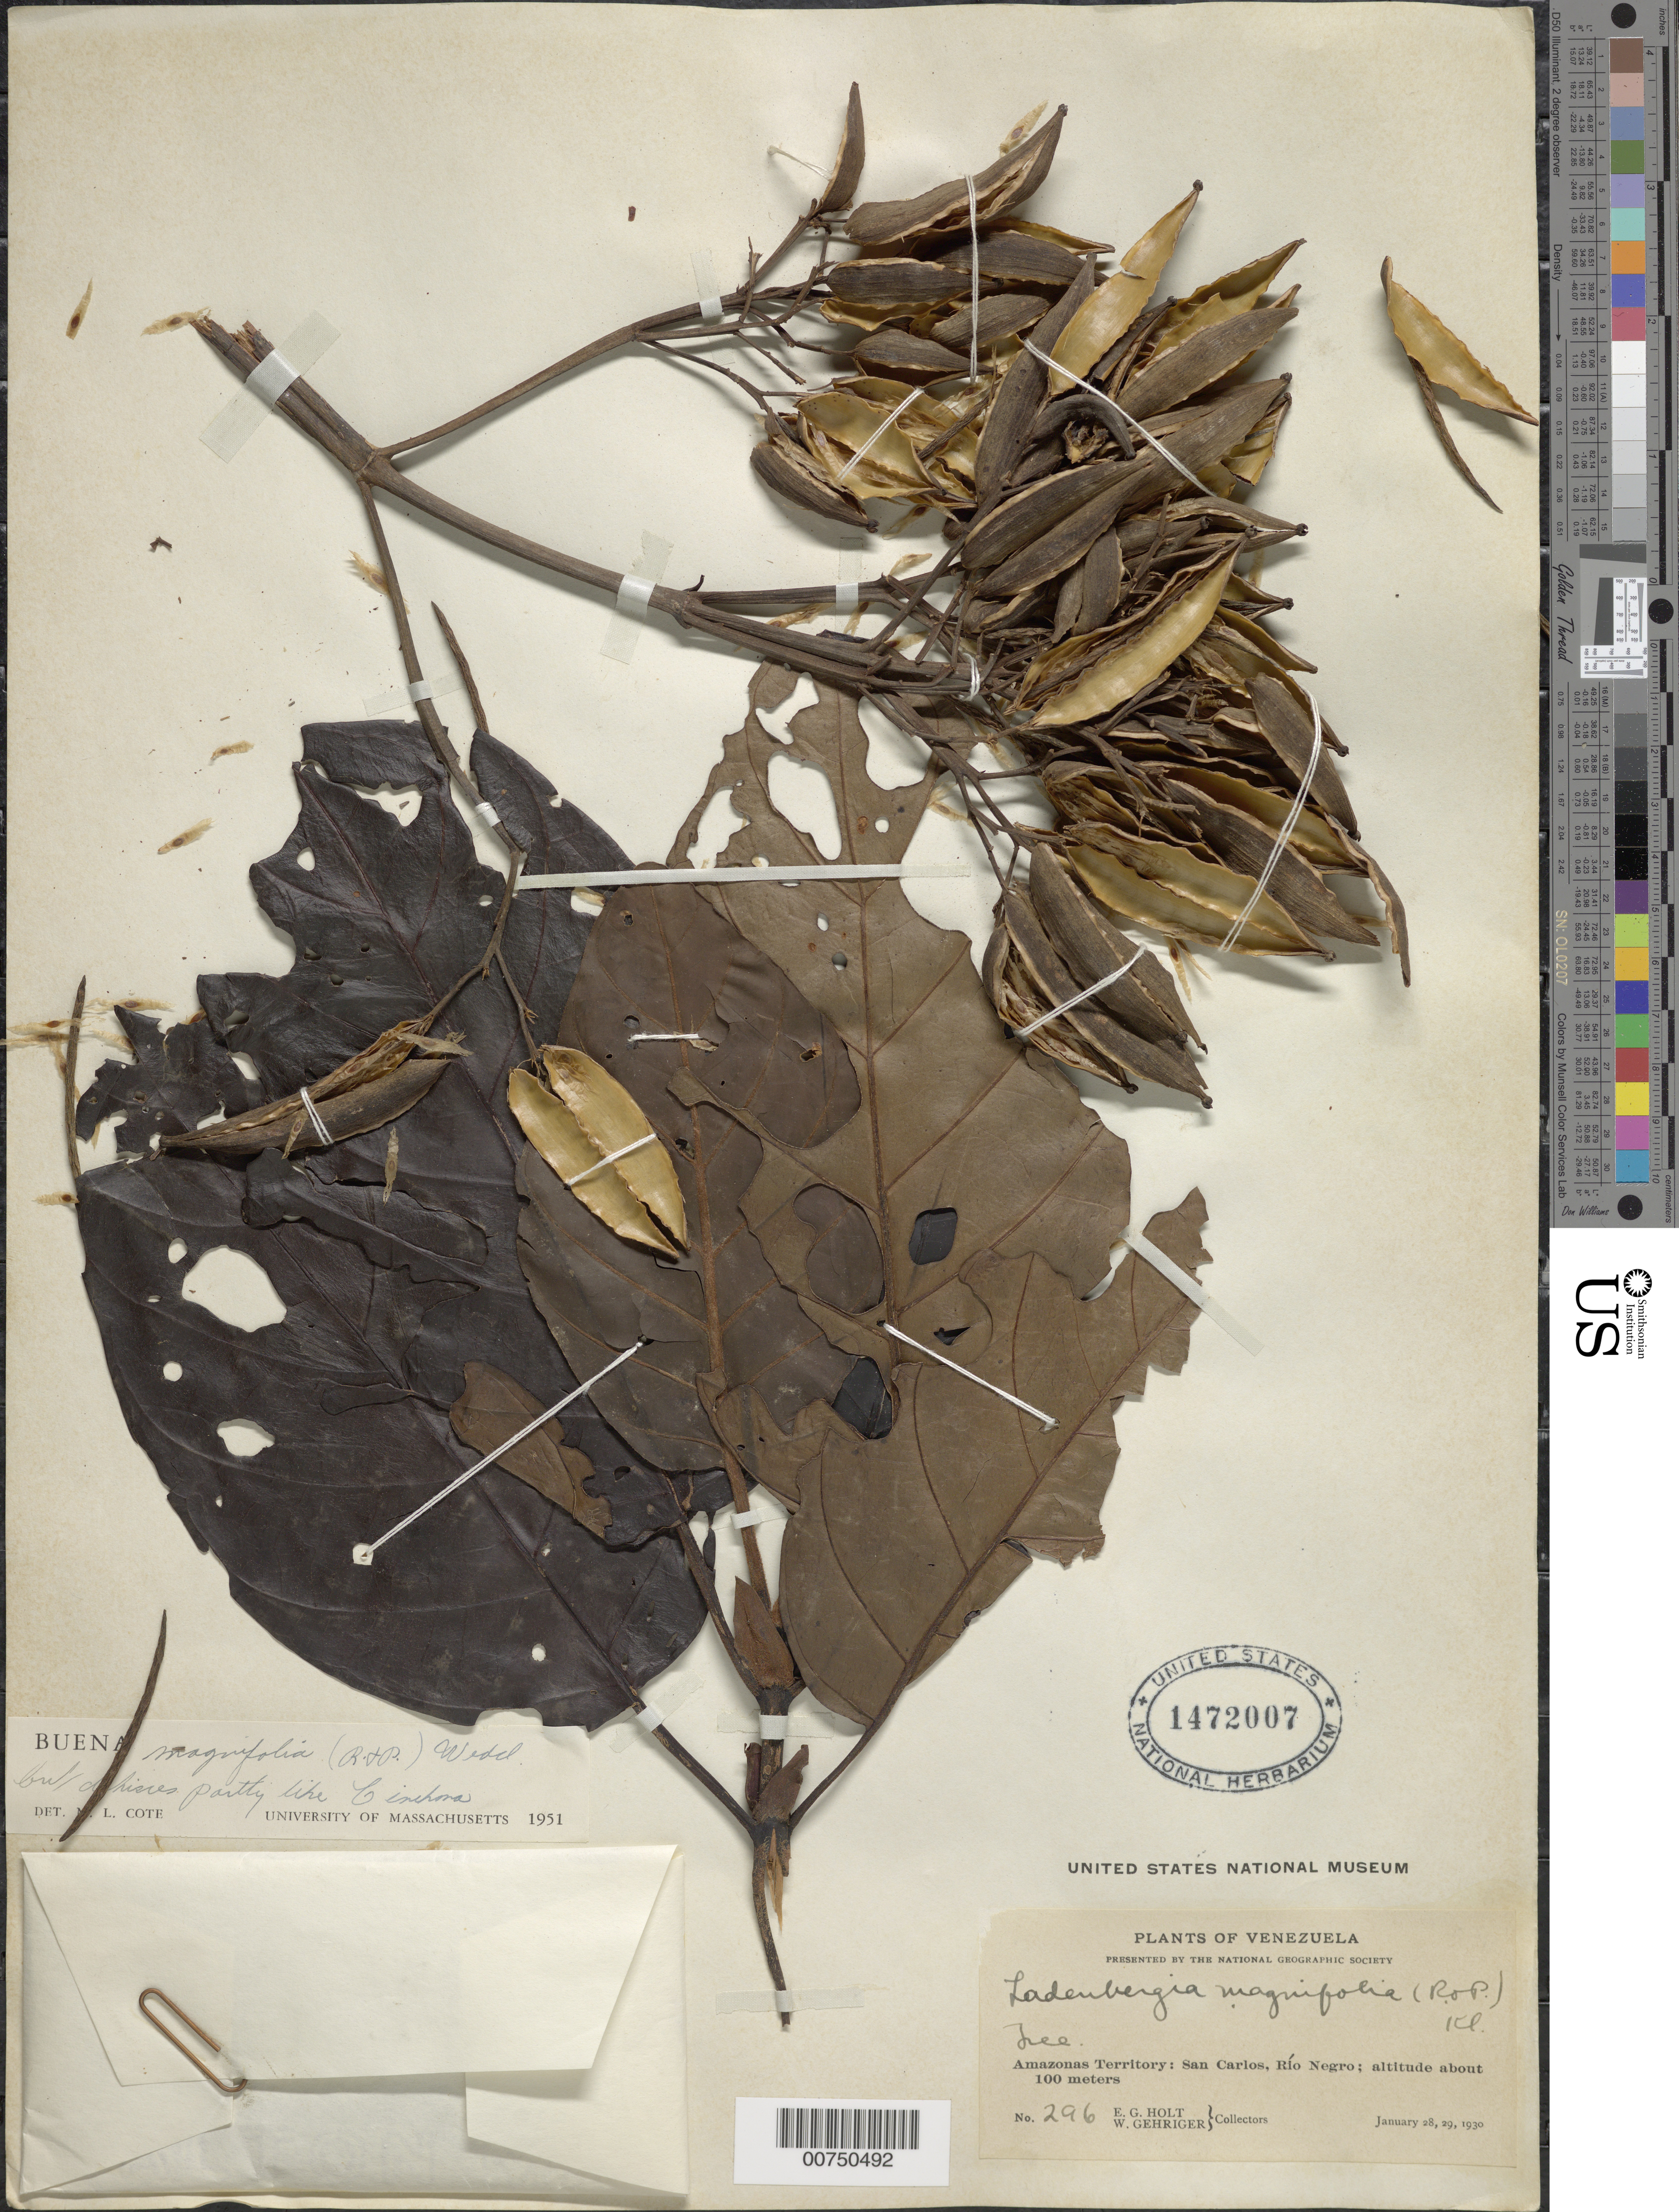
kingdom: Plantae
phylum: Tracheophyta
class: Magnoliopsida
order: Gentianales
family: Rubiaceae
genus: Ladenbergia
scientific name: Ladenbergia magnifolia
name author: (Ruiz & Pav.) Klotzsch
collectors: E. Holt & W. Gehriger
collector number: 296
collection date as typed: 28-Jan-30 to 29-Jan-30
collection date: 1930-01-28/1930-01-29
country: Venezuela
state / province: Amazonas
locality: San Carlos de Río Negro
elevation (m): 100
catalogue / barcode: US 1472007